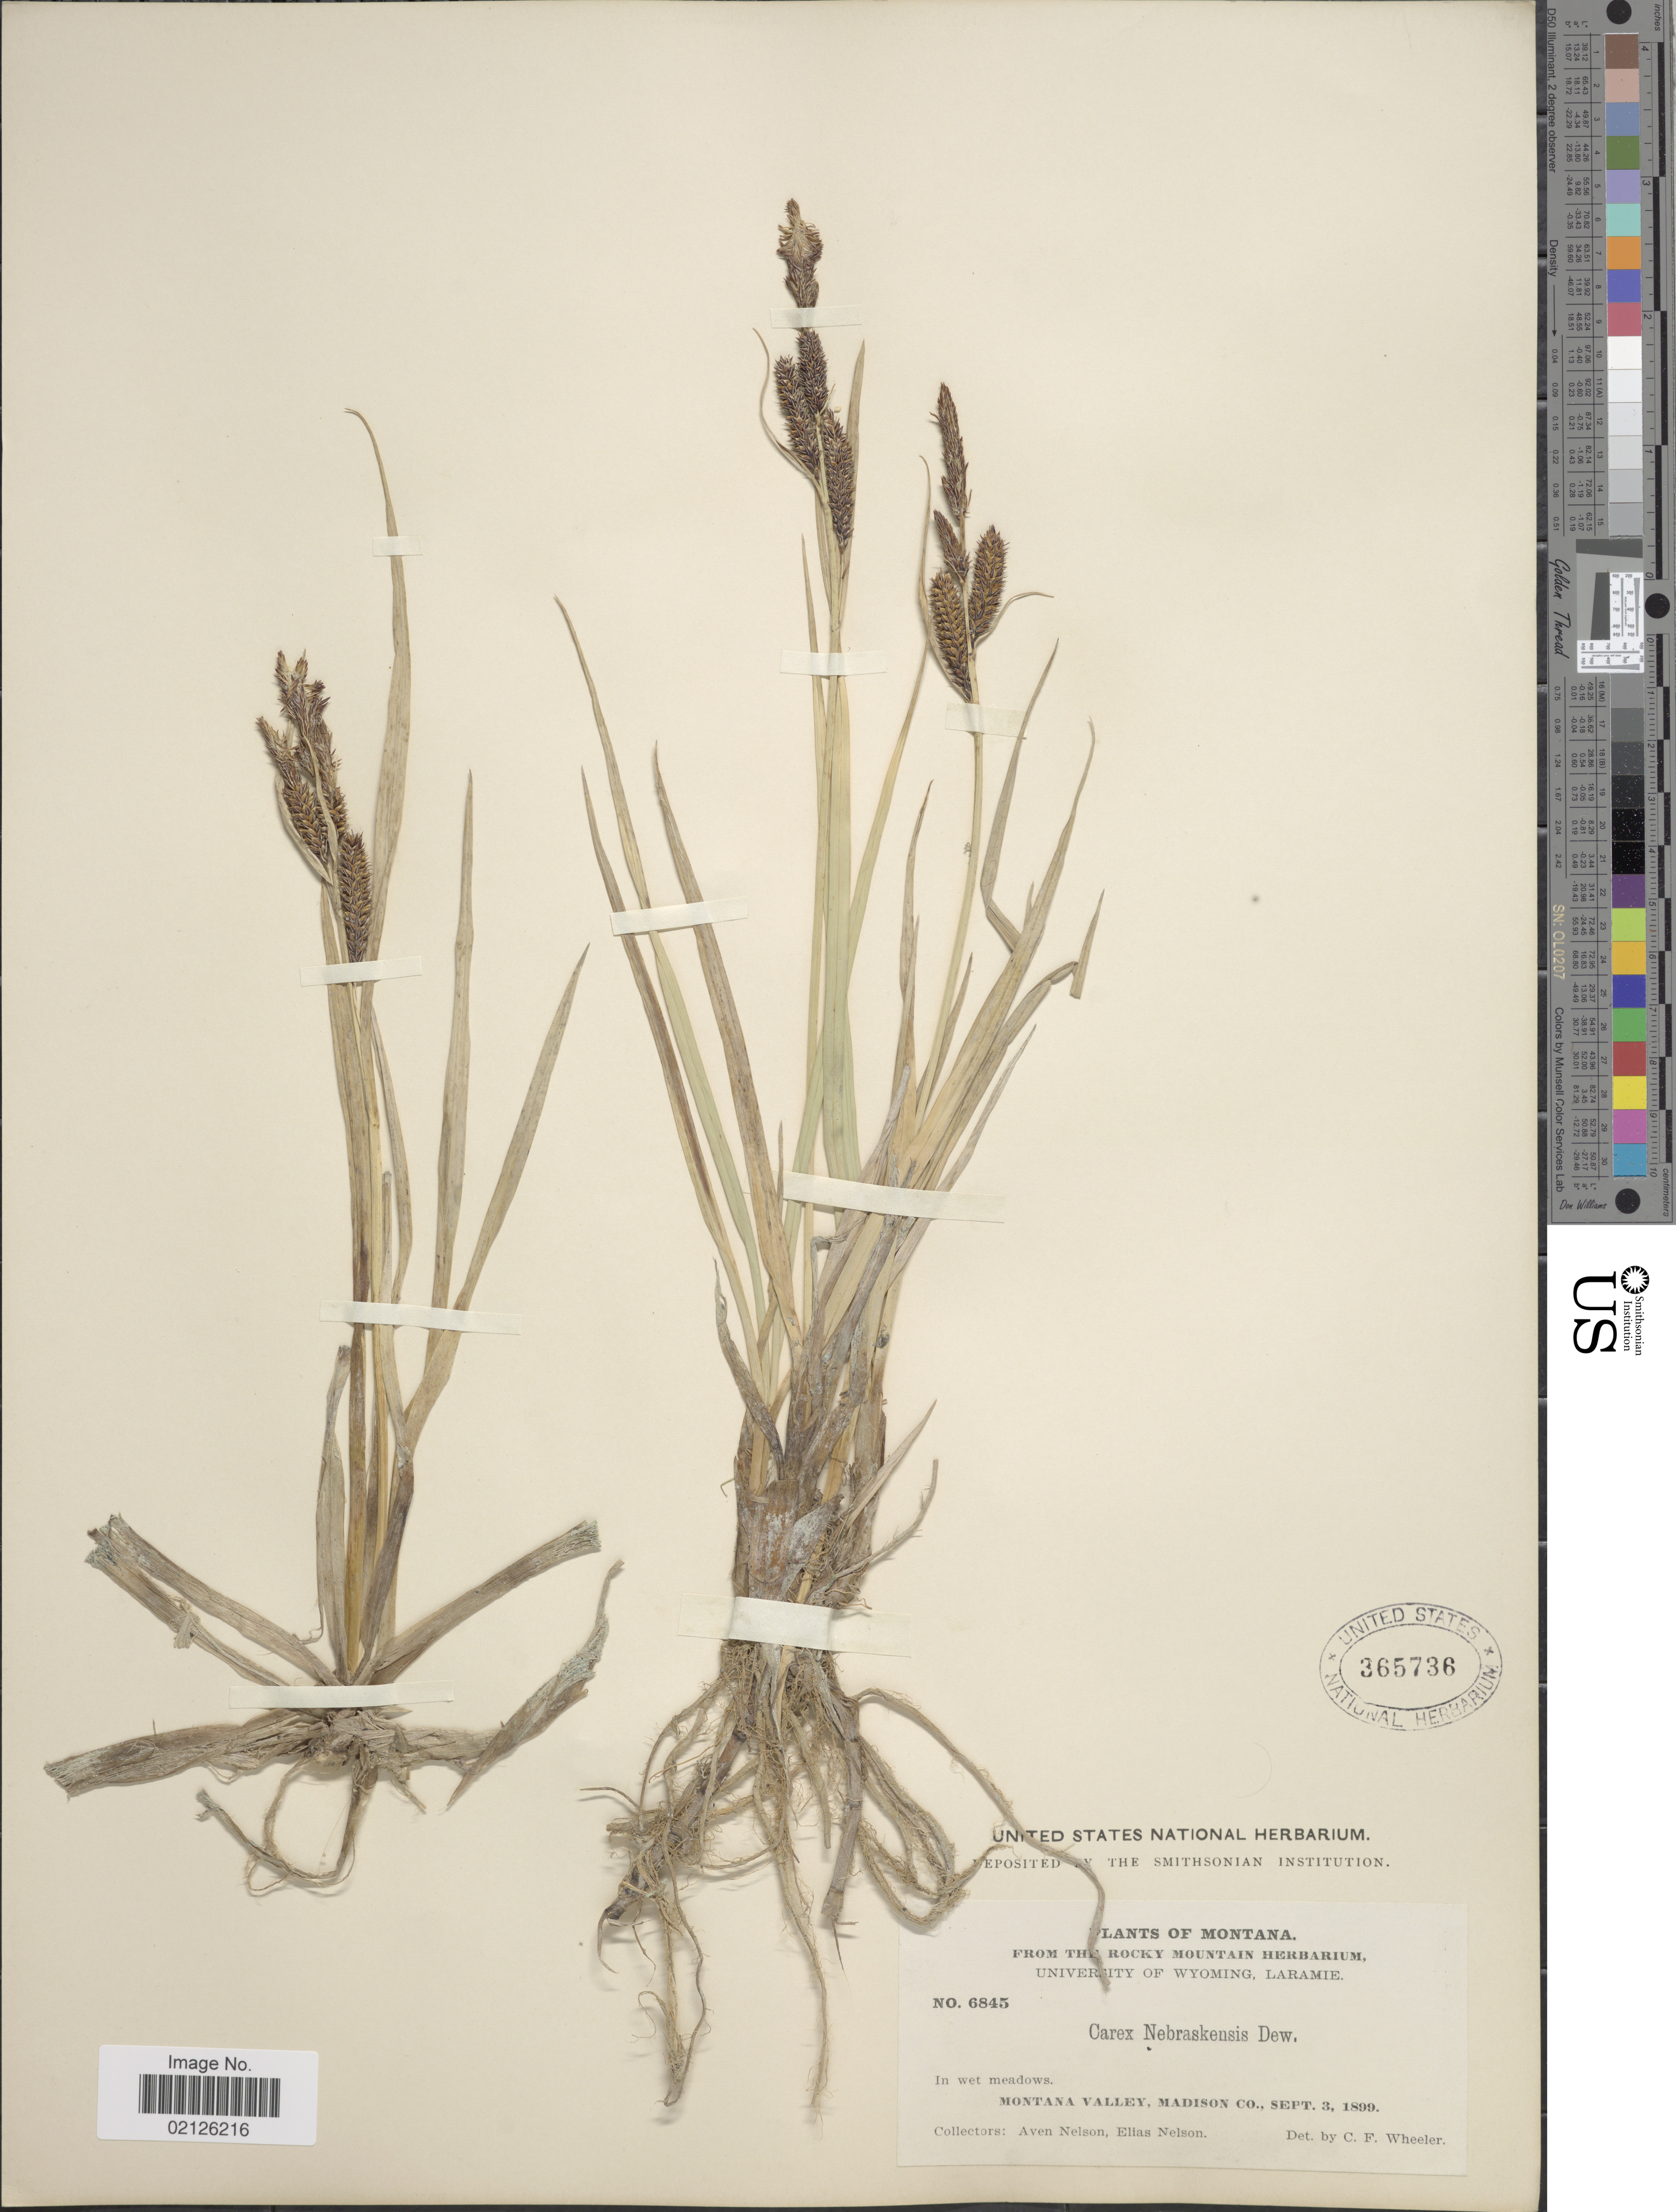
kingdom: Plantae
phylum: Tracheophyta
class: Liliopsida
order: Poales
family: Cyperaceae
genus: Carex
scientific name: Carex nebrascensis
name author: Dewey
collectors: A. Nelson & E. Nelson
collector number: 6845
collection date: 1899-09-03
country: United States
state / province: Montana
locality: In wet meadows, Montana Valley, Madison Co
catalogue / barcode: US 365736